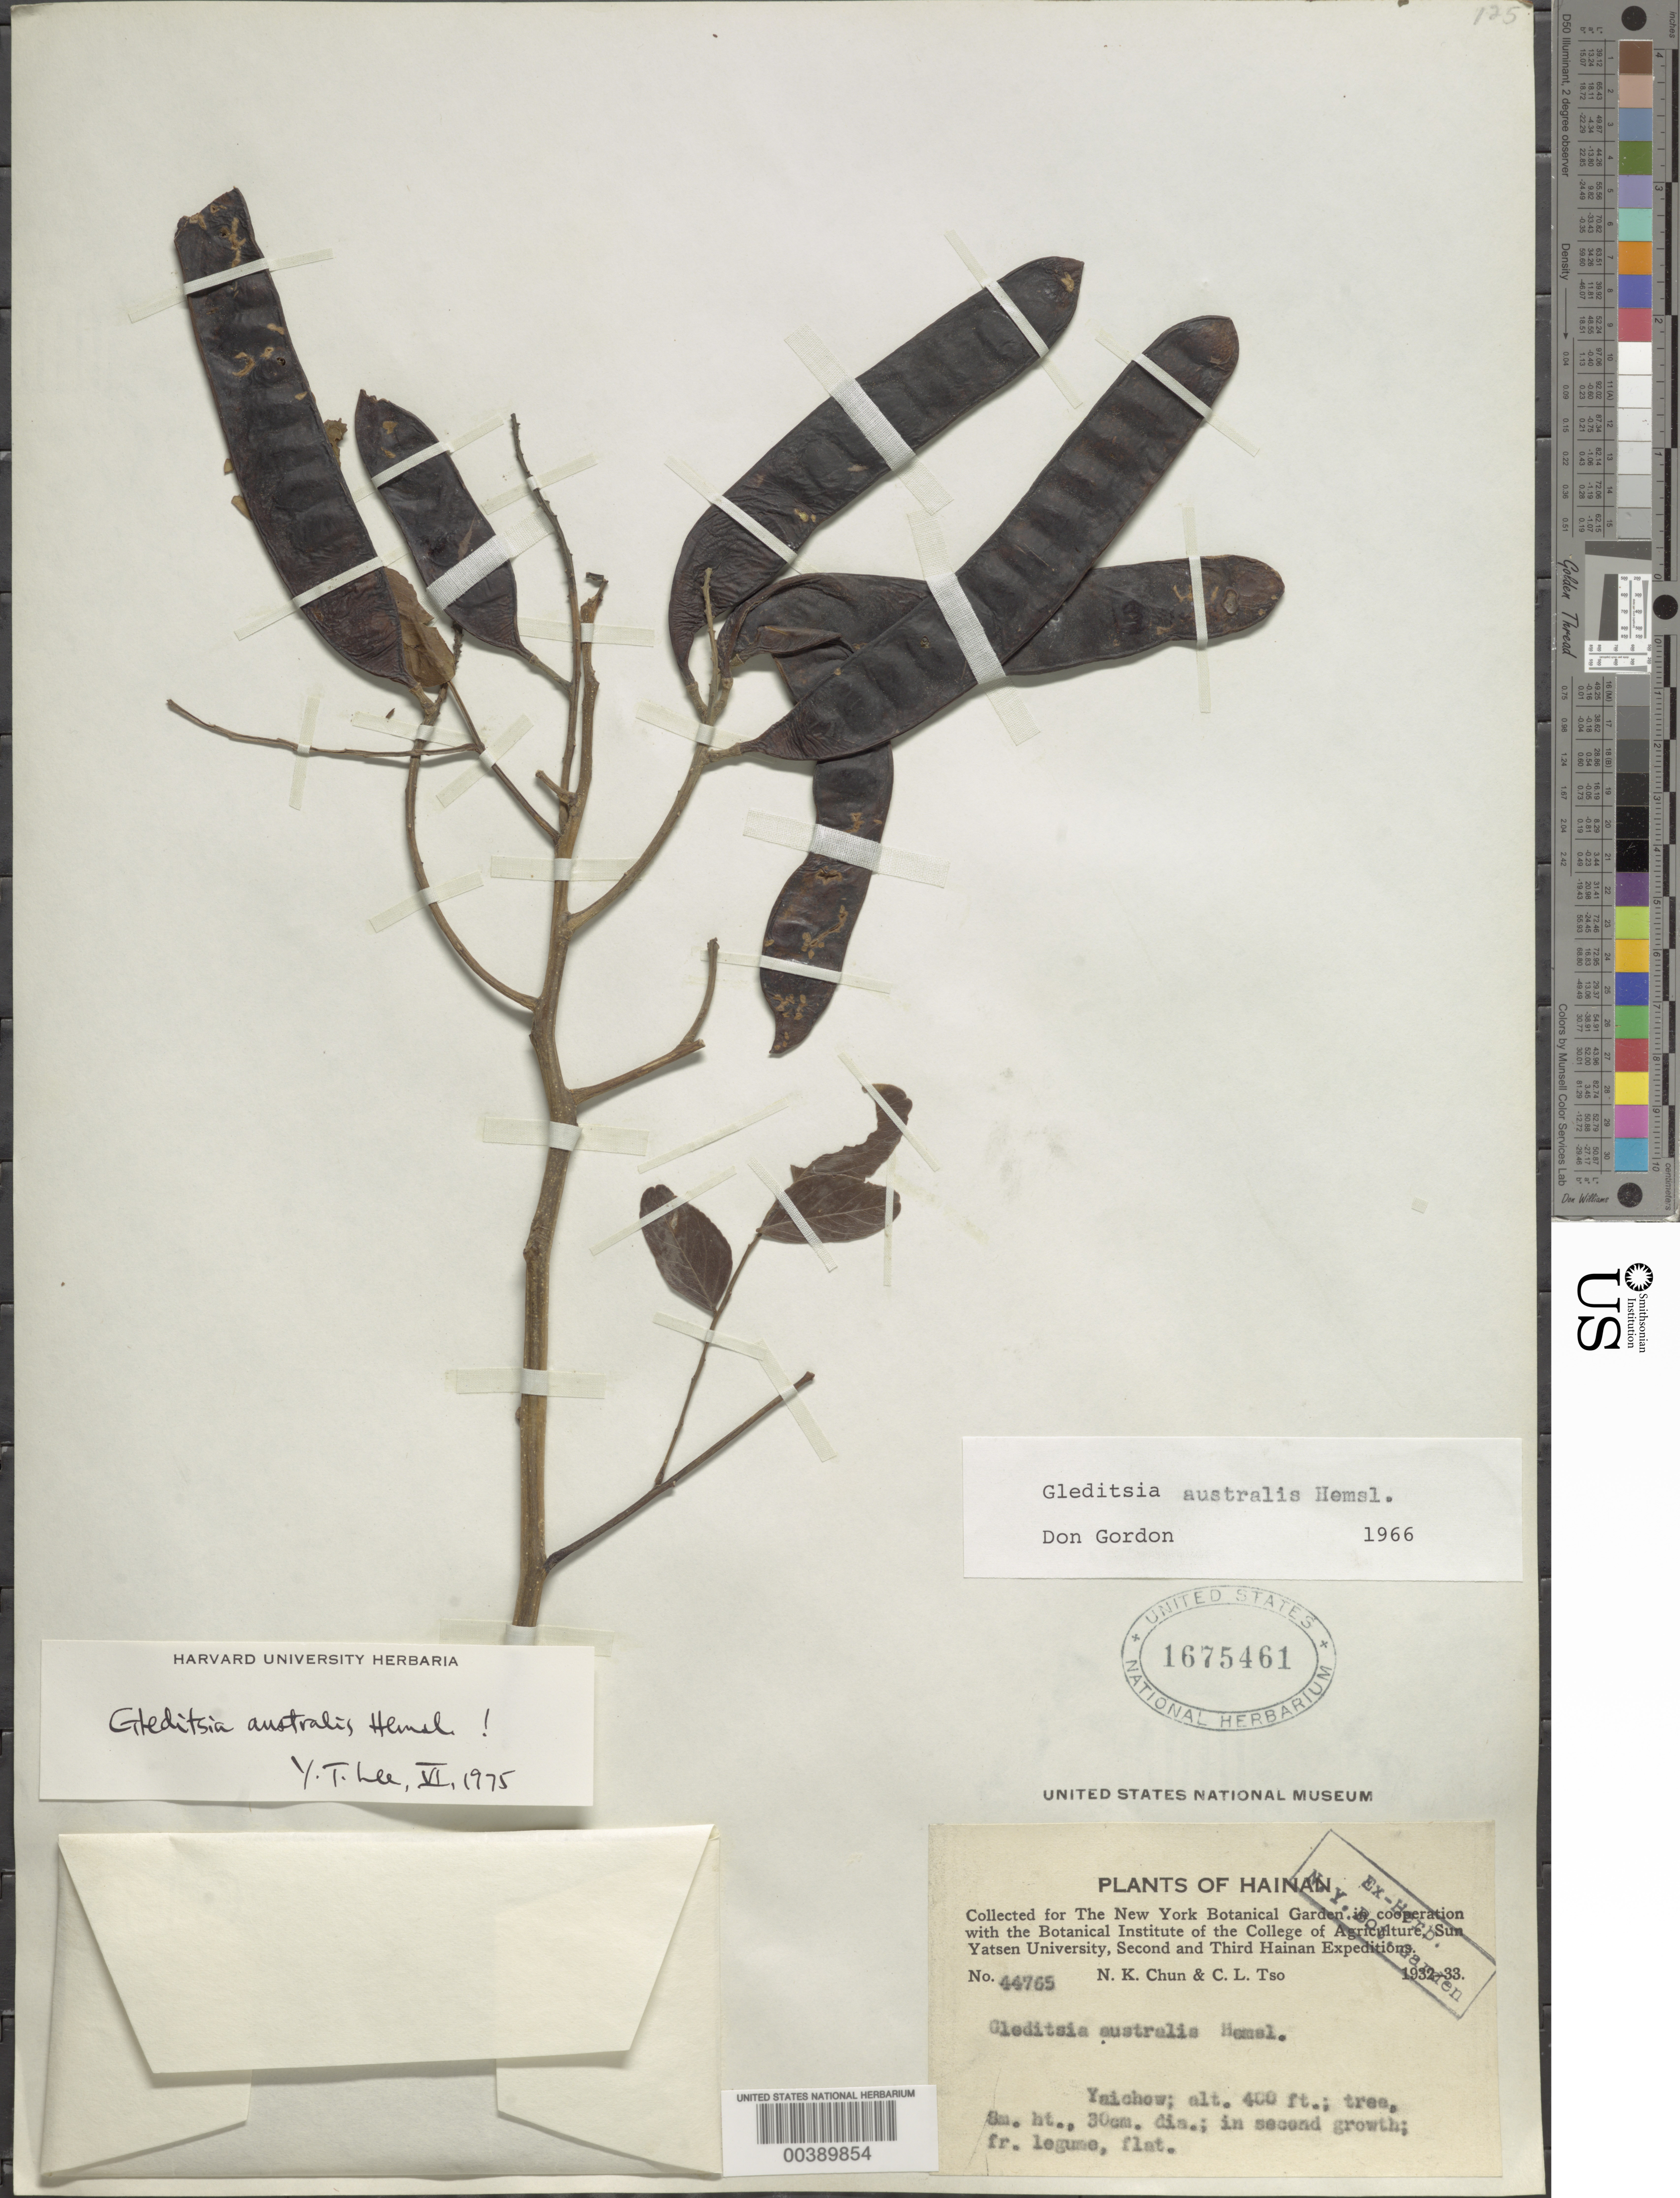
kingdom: Plantae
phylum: Tracheophyta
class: Magnoliopsida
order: Fabales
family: Fabaceae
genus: Gleditsia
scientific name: Gleditsia australis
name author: Hemsl.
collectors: N. K. Chun & C. Tso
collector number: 44765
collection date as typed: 1932 to -- -- 1933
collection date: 1932/1933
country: China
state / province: Hainan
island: Hainan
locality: Yaichow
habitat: Second growth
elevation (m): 122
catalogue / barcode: US 1675461